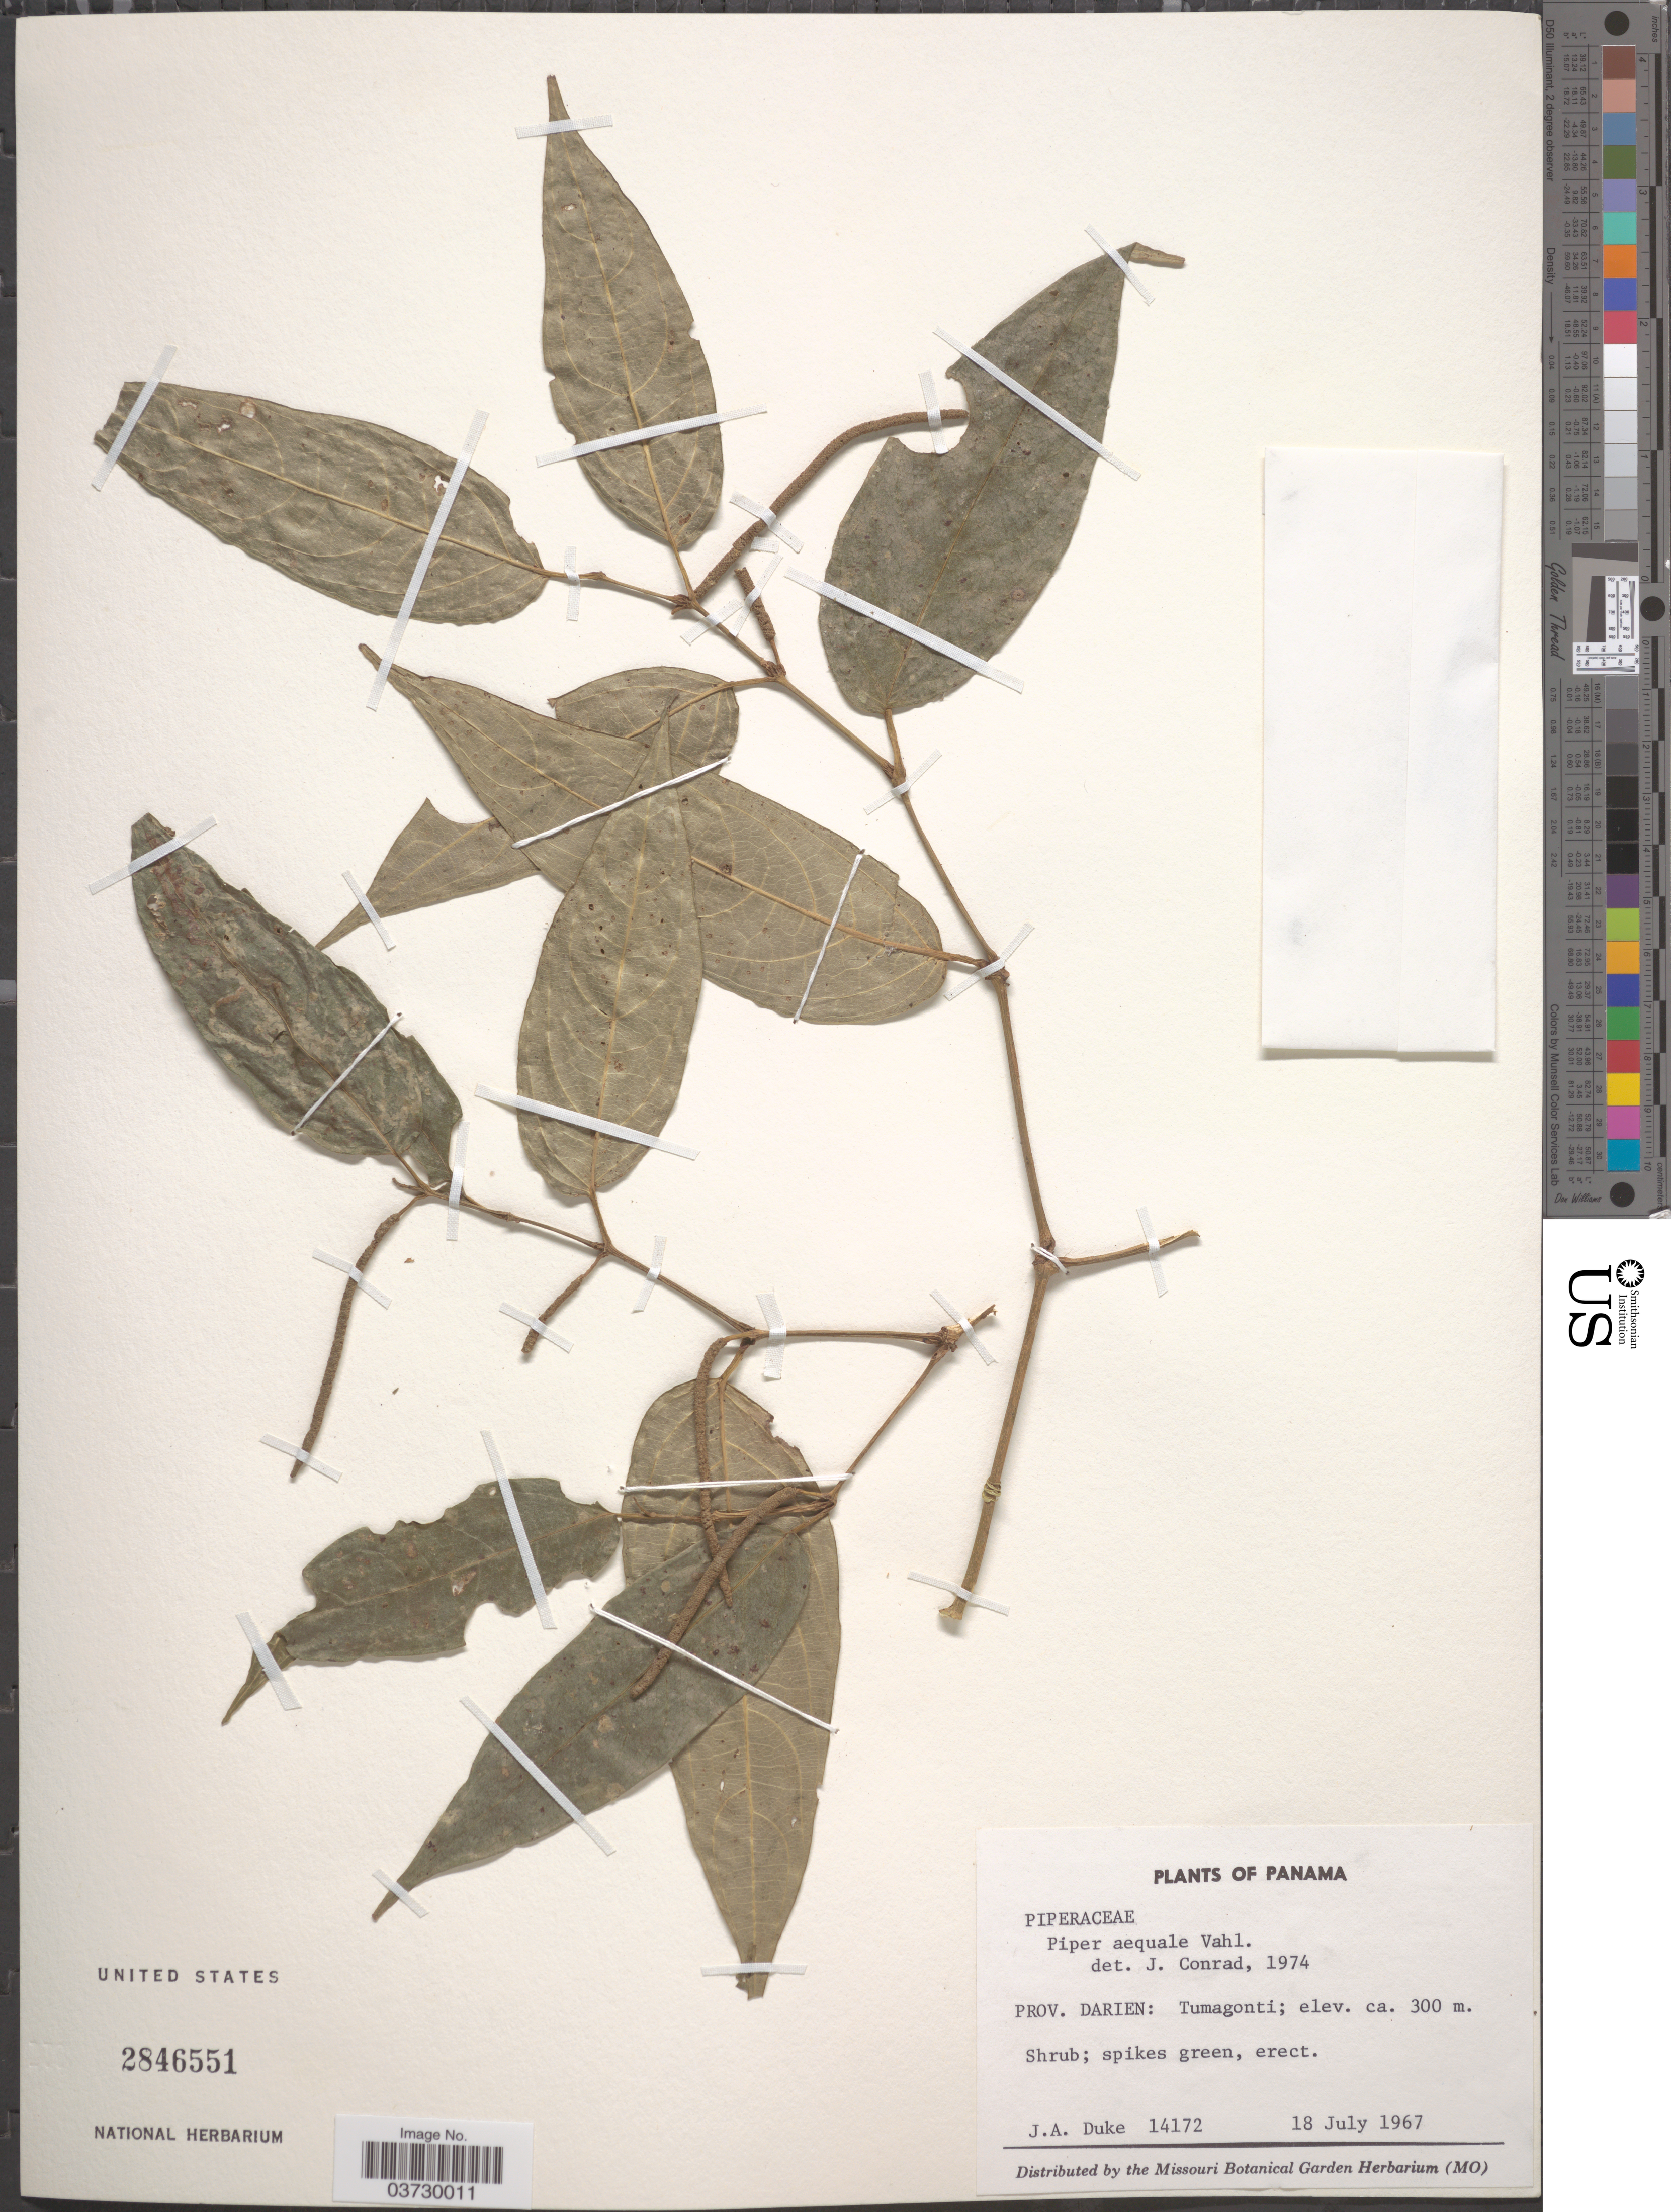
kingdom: Plantae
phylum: Tracheophyta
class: Magnoliopsida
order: Piperales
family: Piperaceae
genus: Piper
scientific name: Piper aequale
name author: Vahl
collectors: J. A. Duke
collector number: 14172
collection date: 1967-07-18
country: Panama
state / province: Darien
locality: Tumagonti.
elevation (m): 300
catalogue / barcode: US 2846551